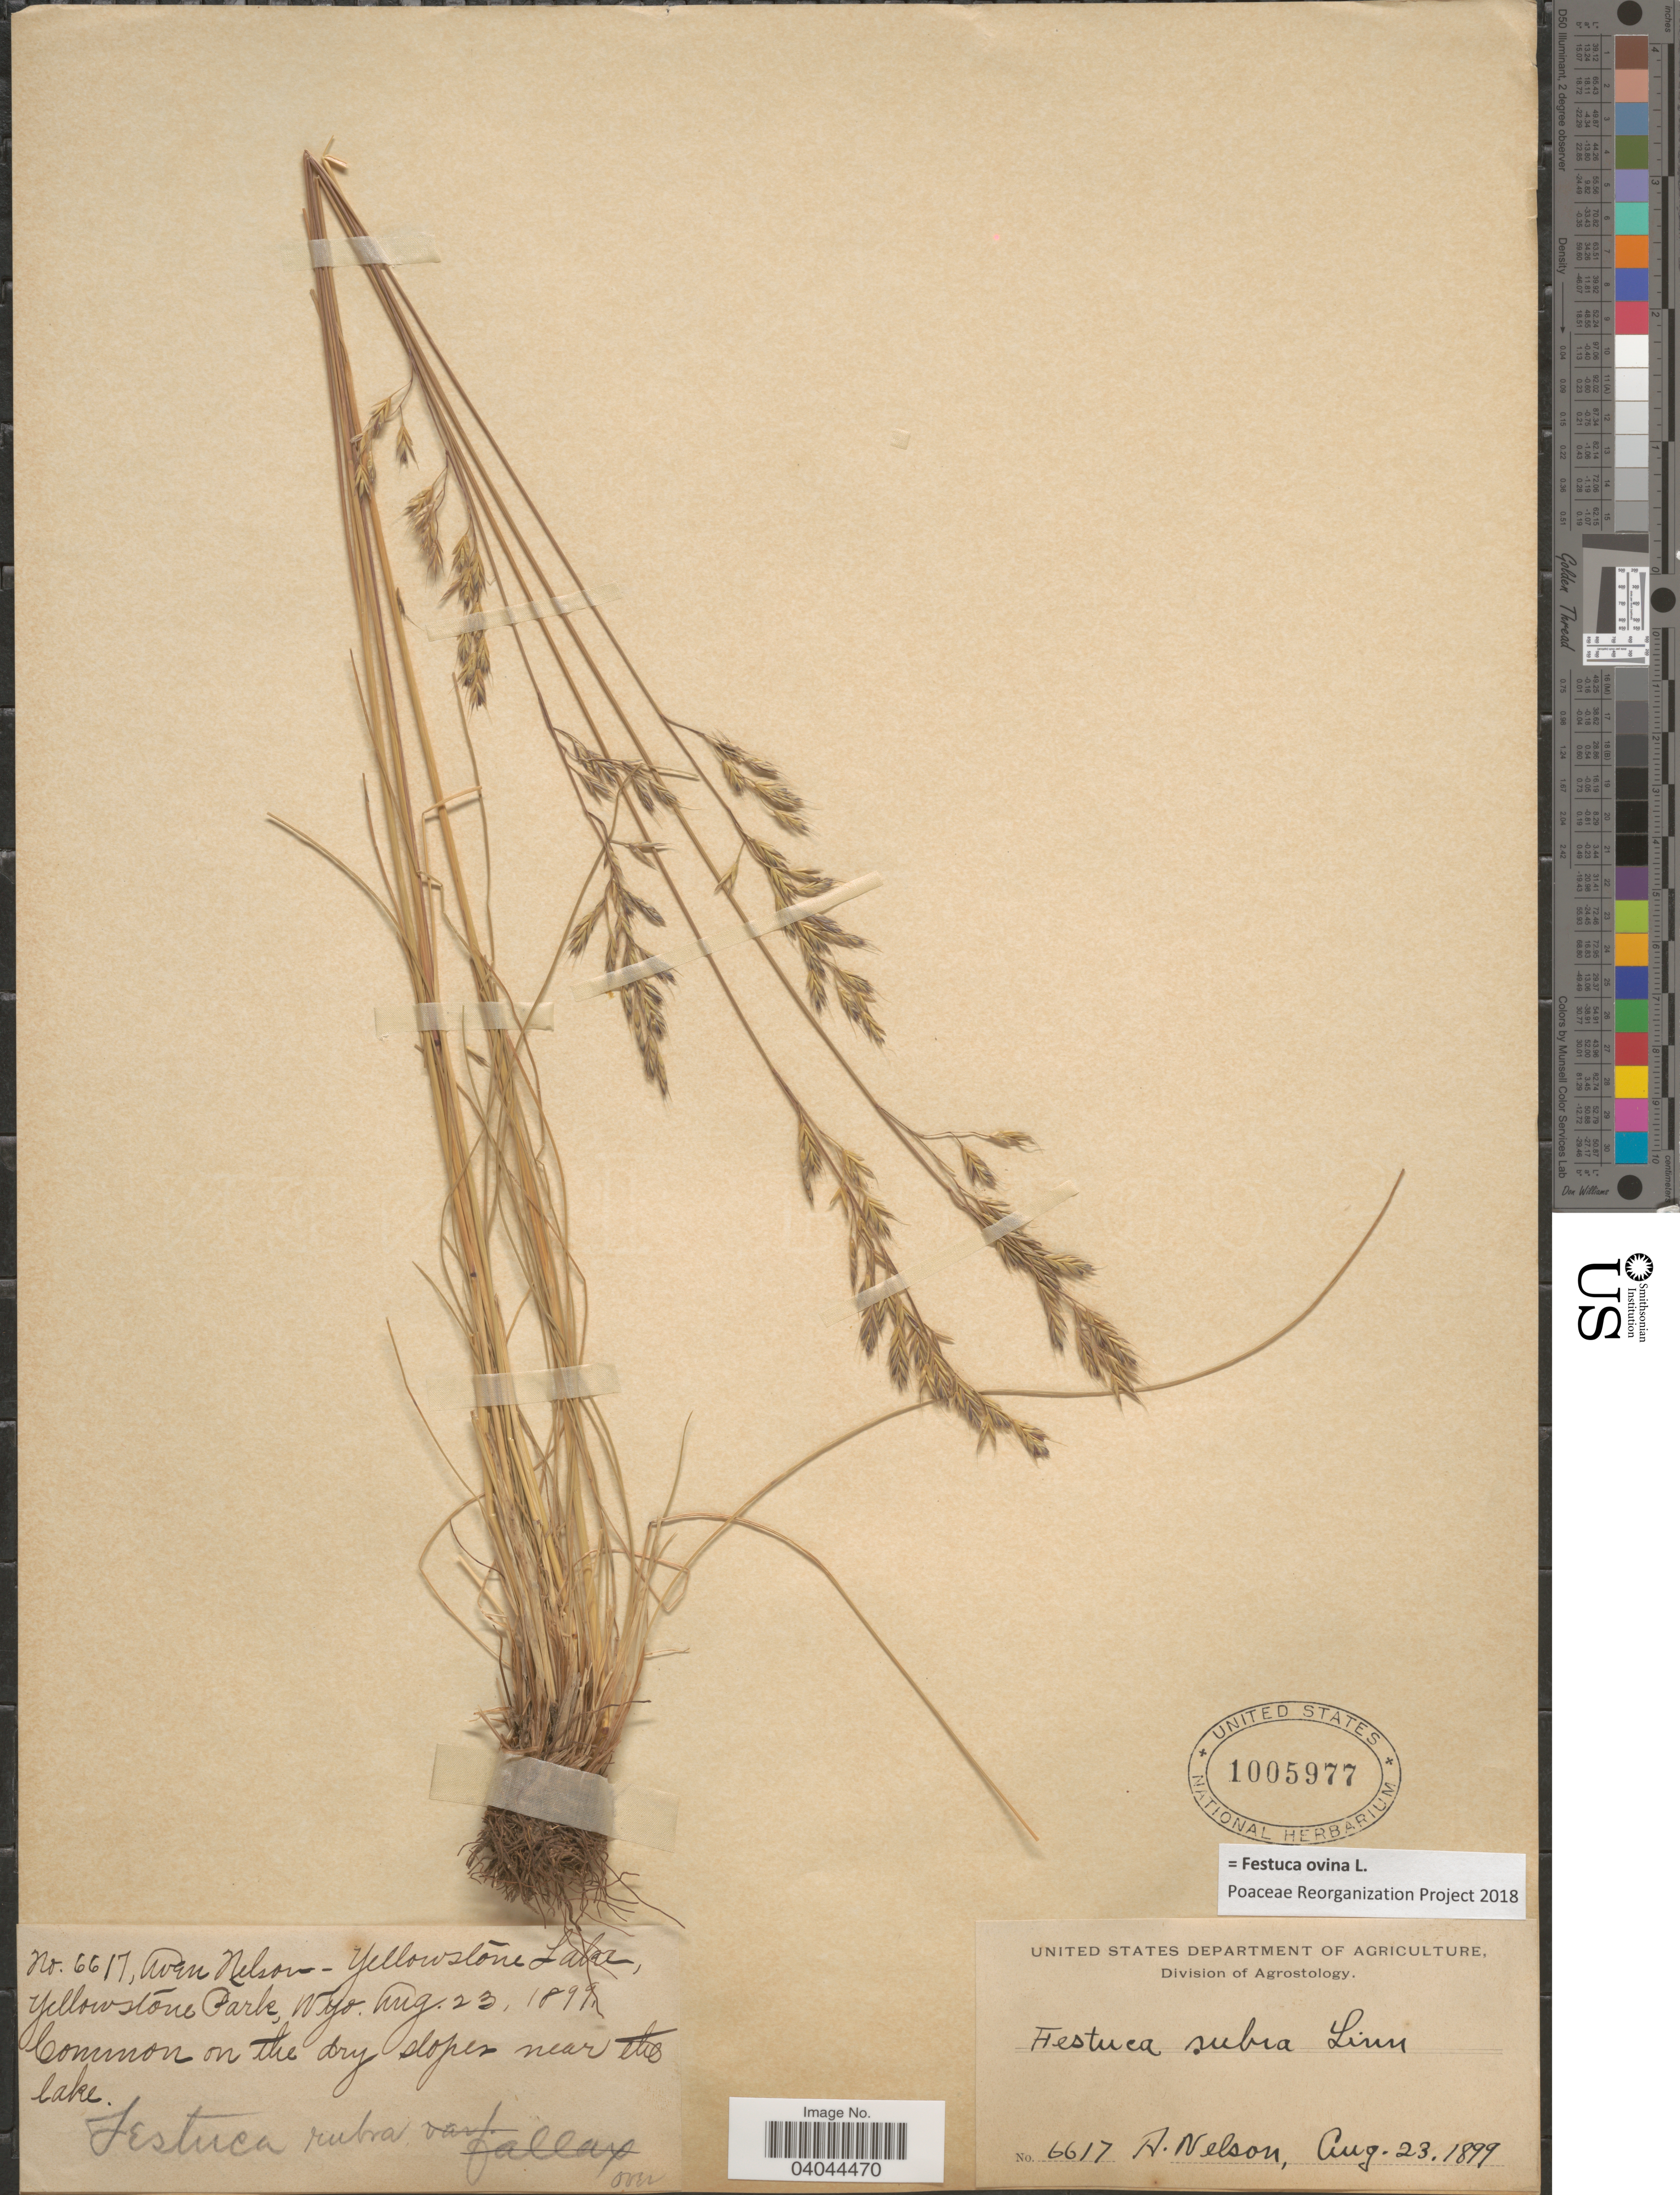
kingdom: Plantae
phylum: Tracheophyta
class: Liliopsida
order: Poales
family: Poaceae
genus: Festuca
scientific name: Festuca ovina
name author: L.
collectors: A. Nelson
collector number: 6617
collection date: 1899-08-23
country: United States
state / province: Wyoming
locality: Yellowstone Lake, Yellowstone Park. Common on the dry slopes near the lake.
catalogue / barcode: US 1005977